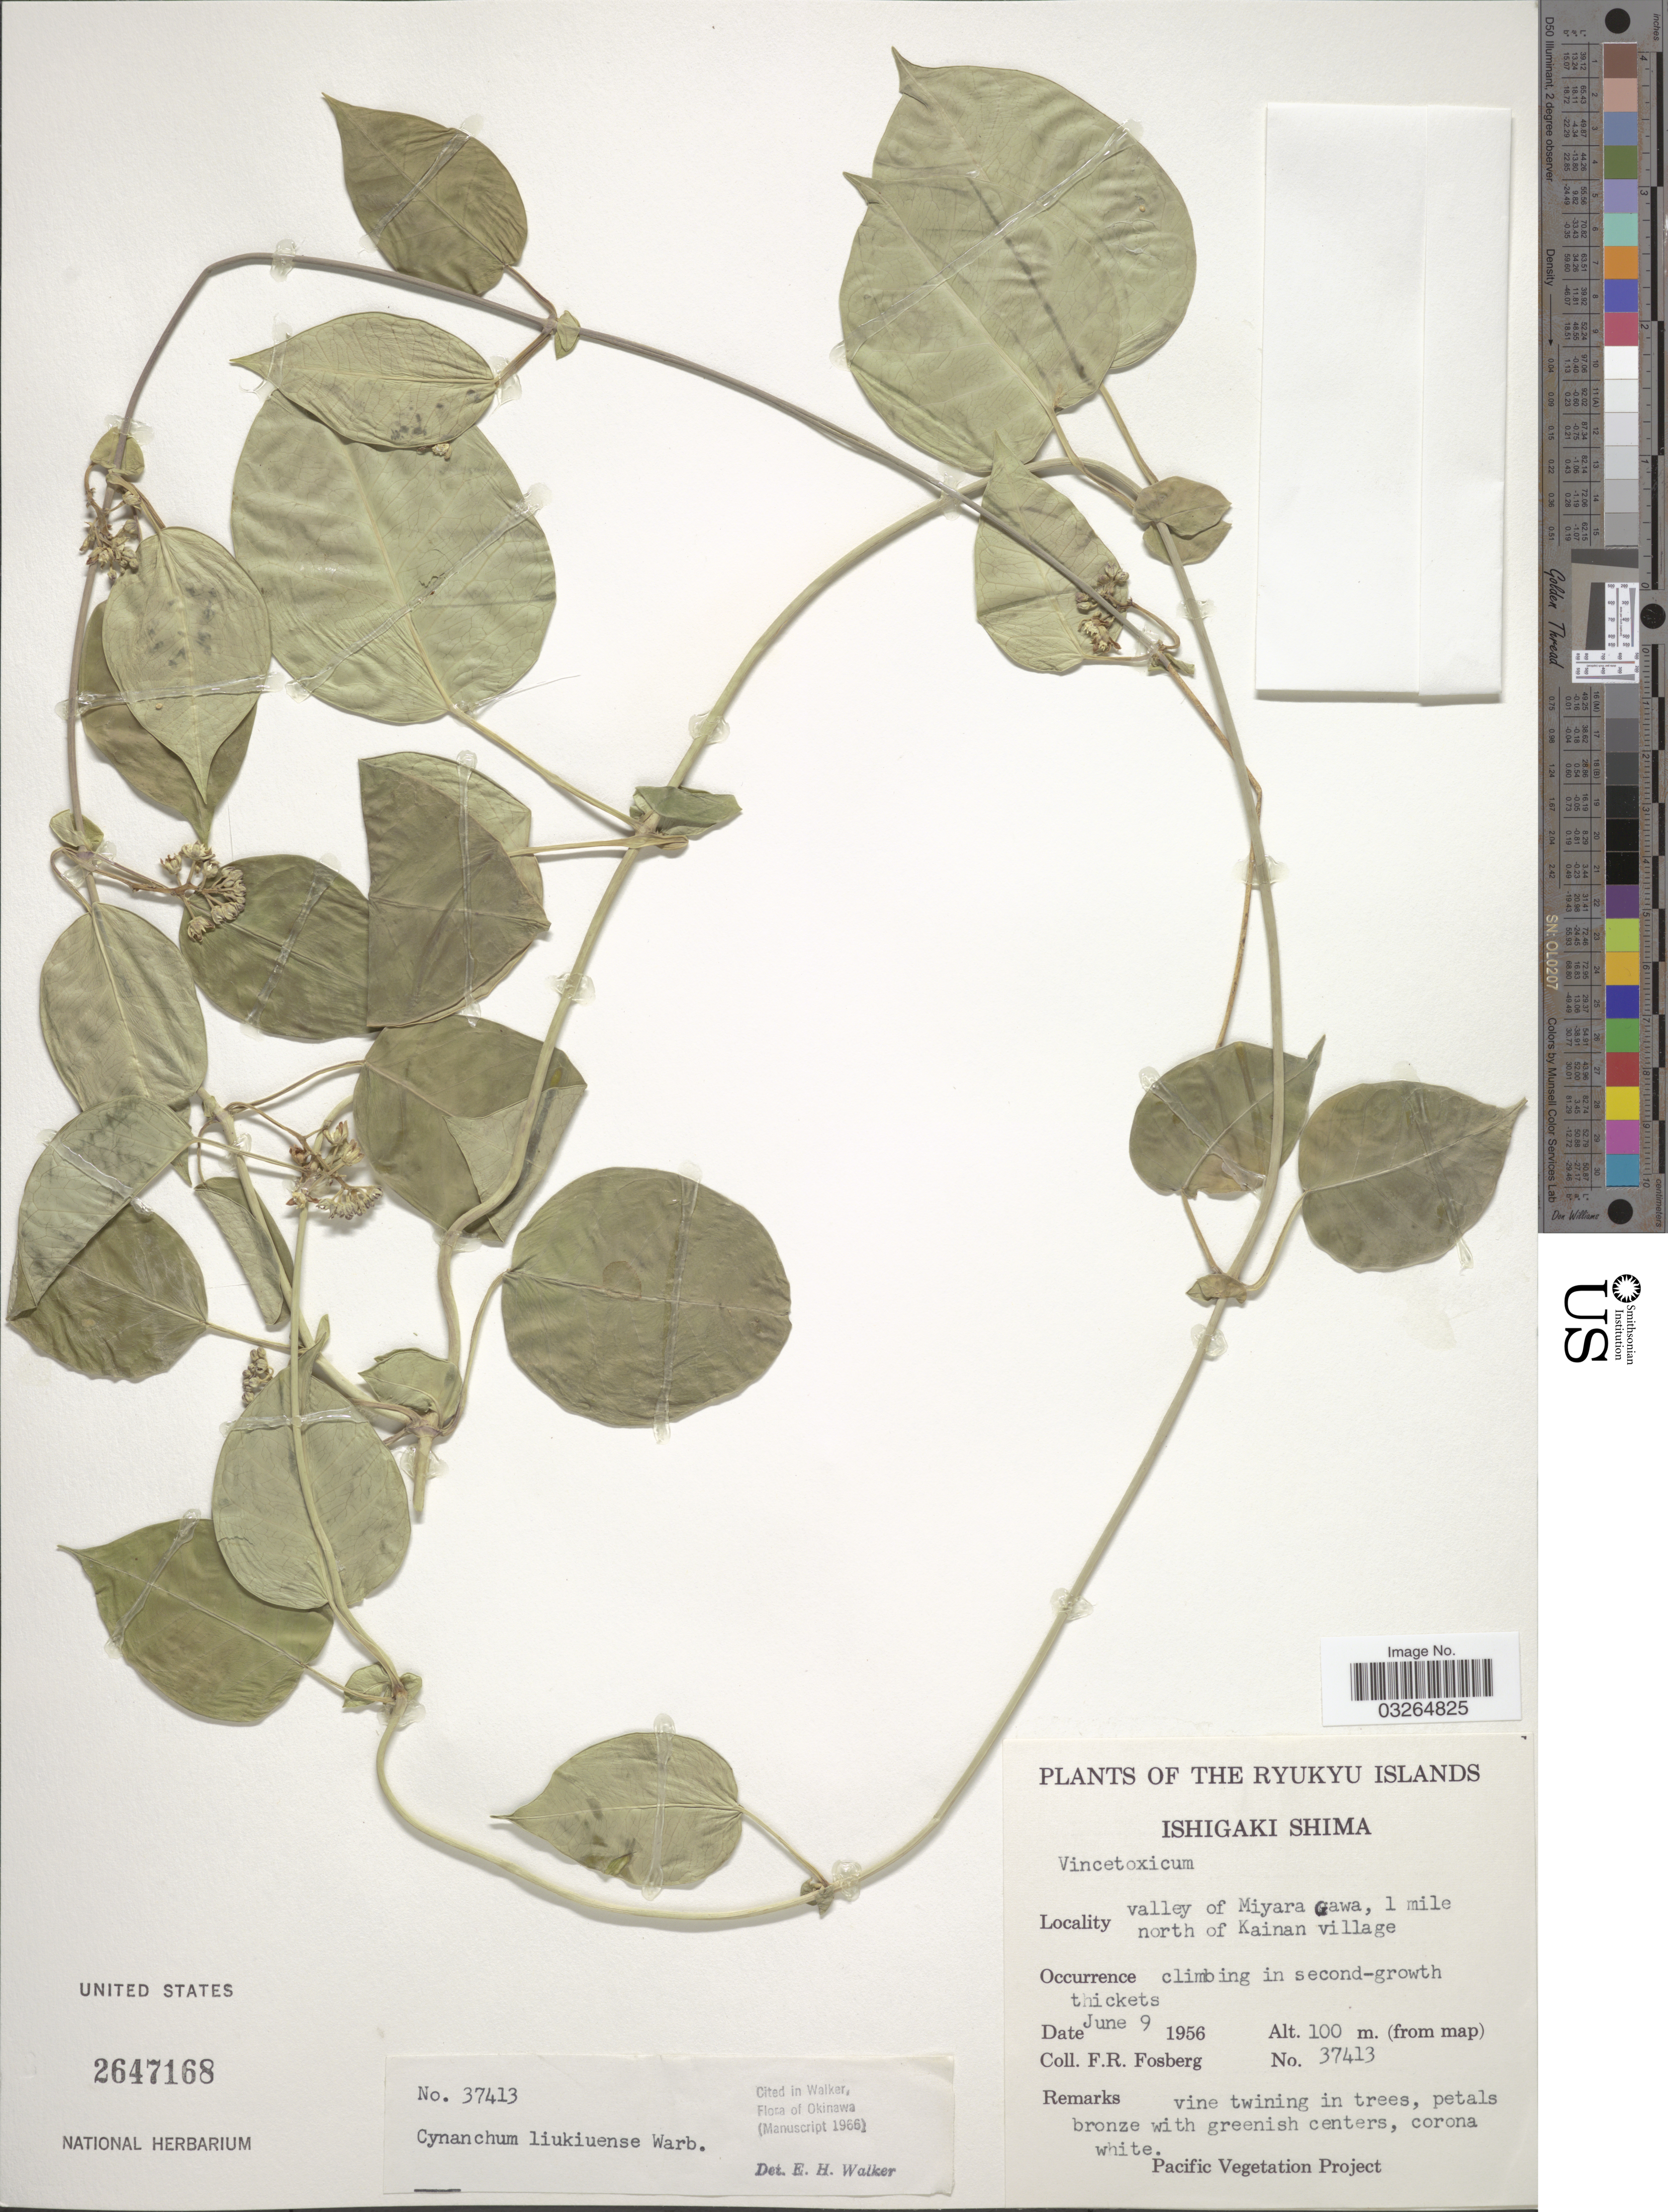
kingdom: Plantae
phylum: Tracheophyta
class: Magnoliopsida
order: Gentianales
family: Apocynaceae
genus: Cynanchum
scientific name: Cynanchum liukiuense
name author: Warb.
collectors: F. R. Fosberg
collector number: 37413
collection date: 1956-06-09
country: Japan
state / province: Okinawa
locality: Ryukyu Islands. Ishigaki Shima. Valley of Miyara Gawa, 1 mile north of Kainan village.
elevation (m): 100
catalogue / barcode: US 2647168